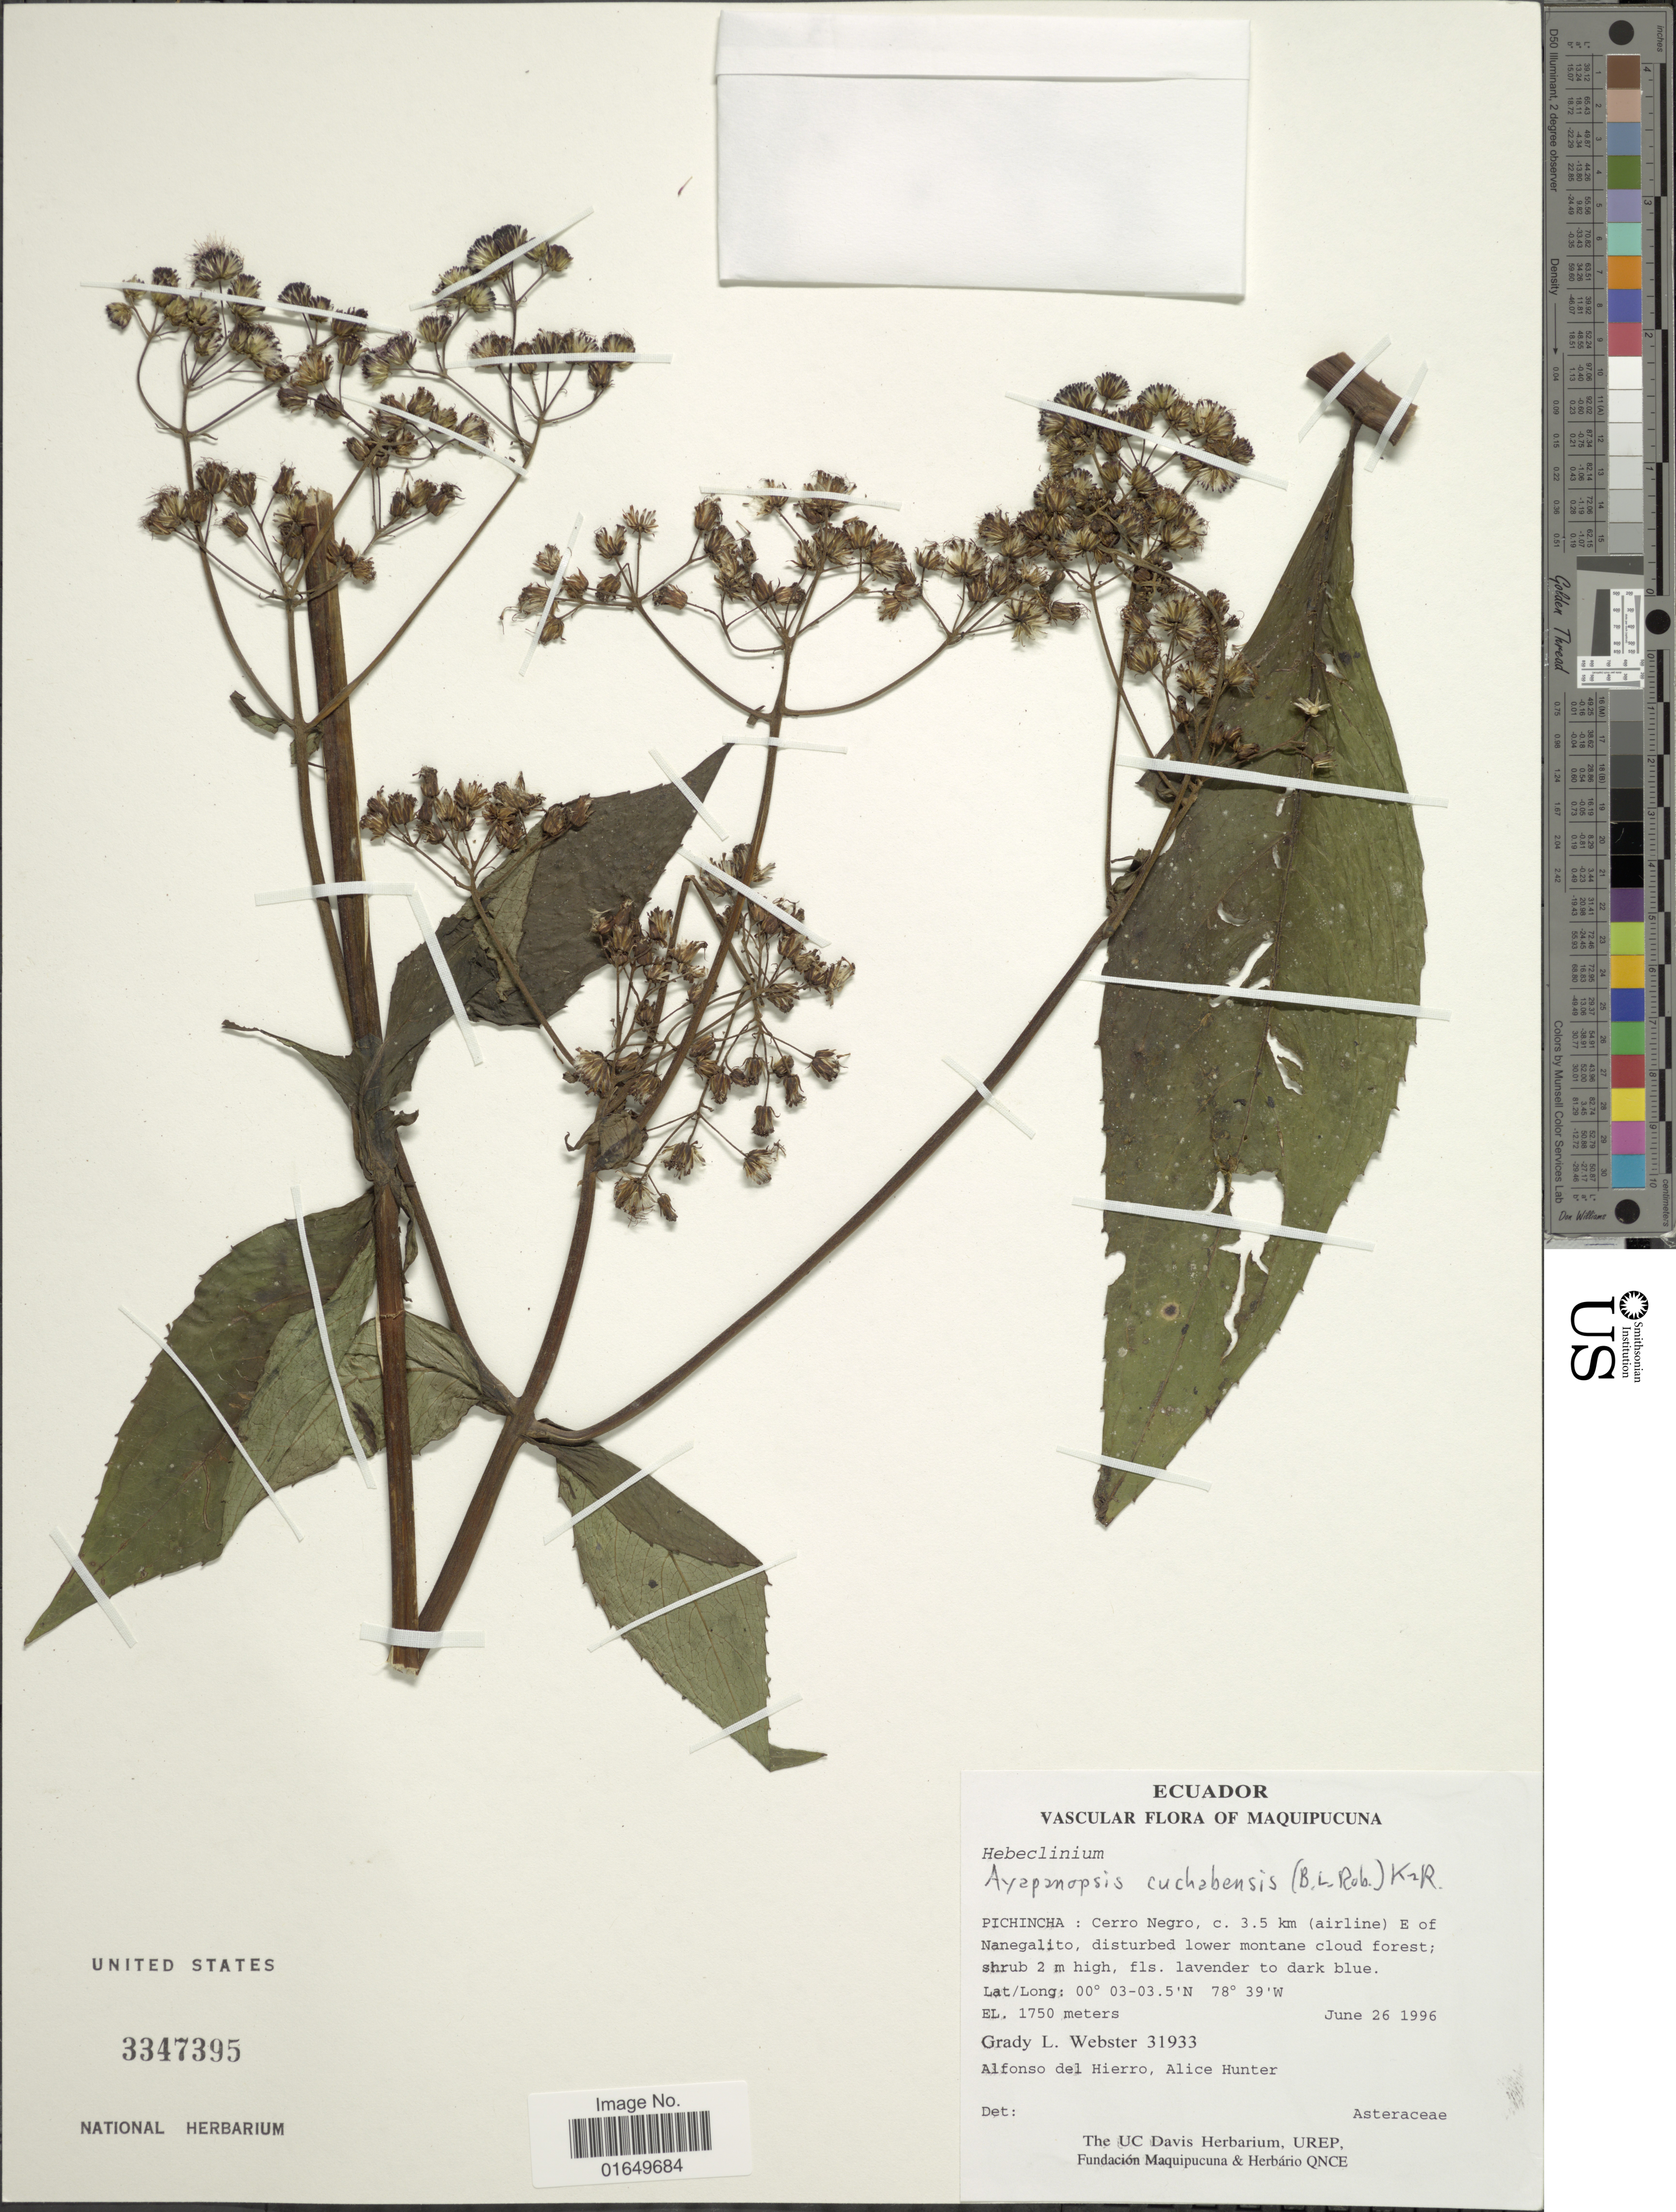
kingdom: Plantae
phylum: Tracheophyta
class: Magnoliopsida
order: Asterales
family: Asteraceae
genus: Ayapanopsis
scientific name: Ayapanopsis cuchabensis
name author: (B.L. Rob.) R.M. King & H. Rob.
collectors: G. L. Webster, A. Del Hierro & A. Hunter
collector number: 31933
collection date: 1996-06-26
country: Ecuador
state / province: Pichincha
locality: Cerro Negro, c. 3.5 km (airline) E of Nanegalito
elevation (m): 1750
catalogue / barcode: US 3347395